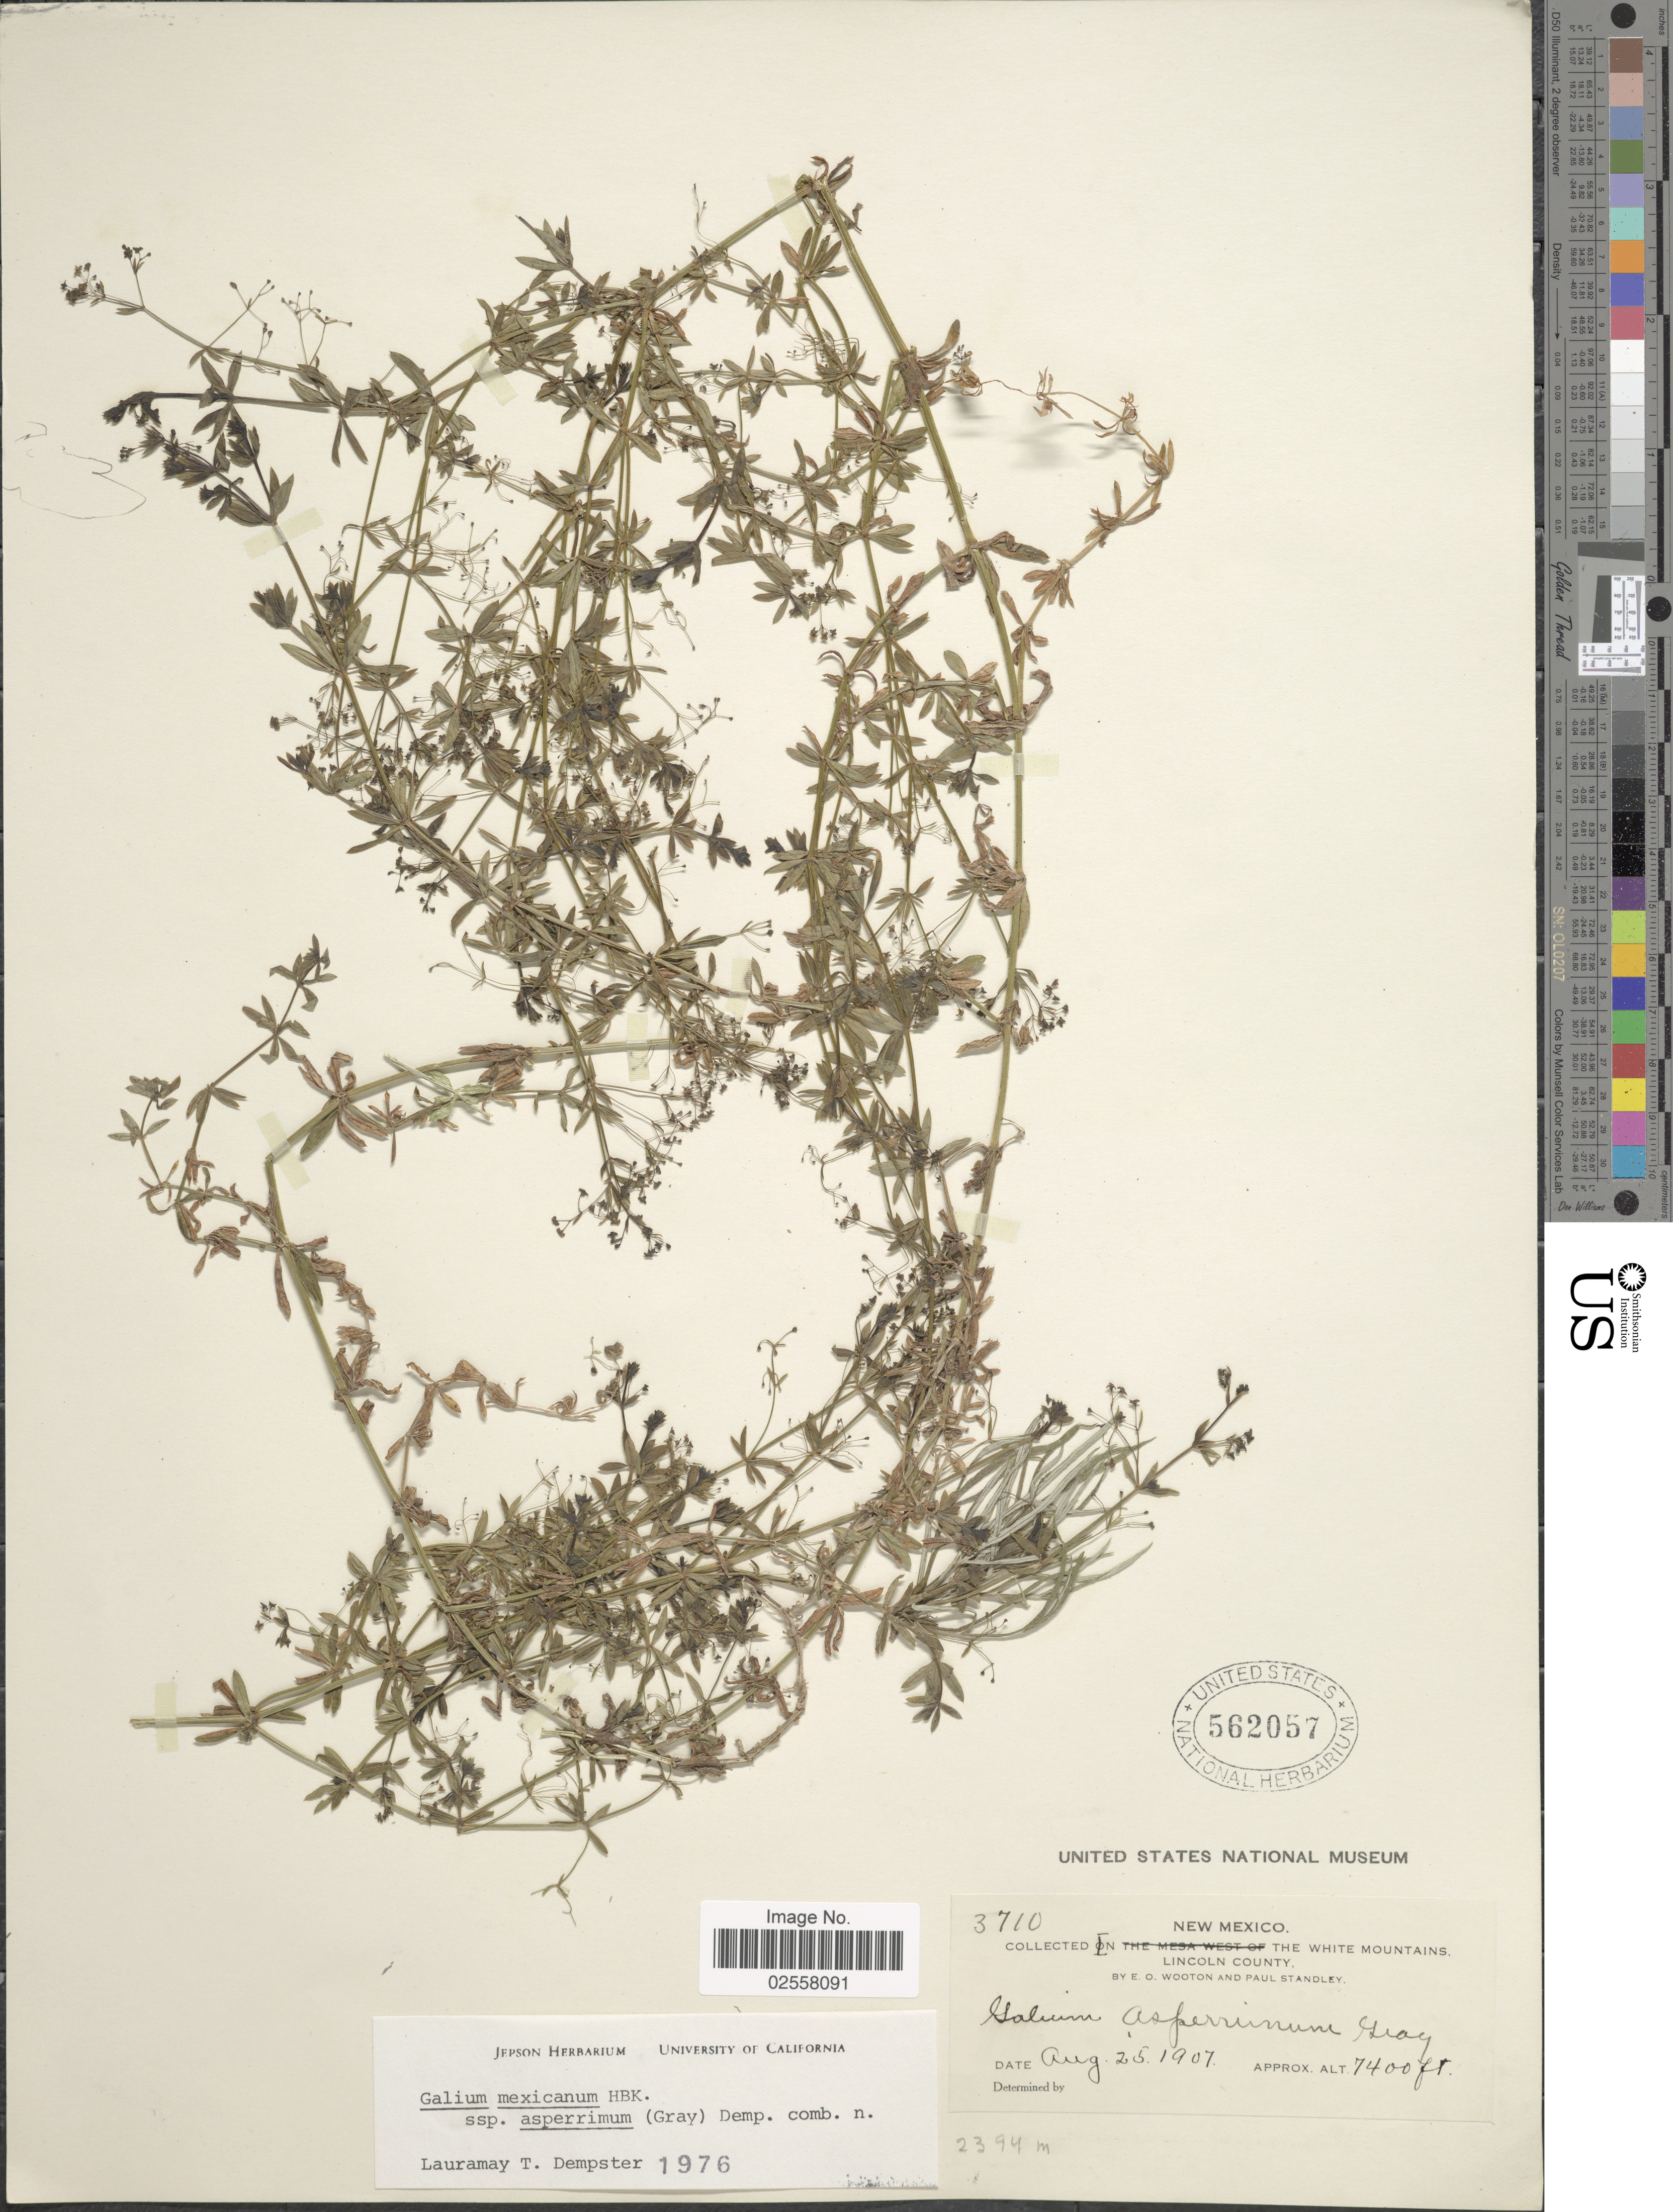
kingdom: Plantae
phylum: Tracheophyta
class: Magnoliopsida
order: Gentianales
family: Rubiaceae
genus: Galium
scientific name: Galium mexicanum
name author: Kunth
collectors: E. O. Wooton & P. C. Standley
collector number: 3710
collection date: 1907-08-25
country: United States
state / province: New Mexico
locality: The White Mountains, Lincoln County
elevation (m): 2256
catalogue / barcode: US 562057